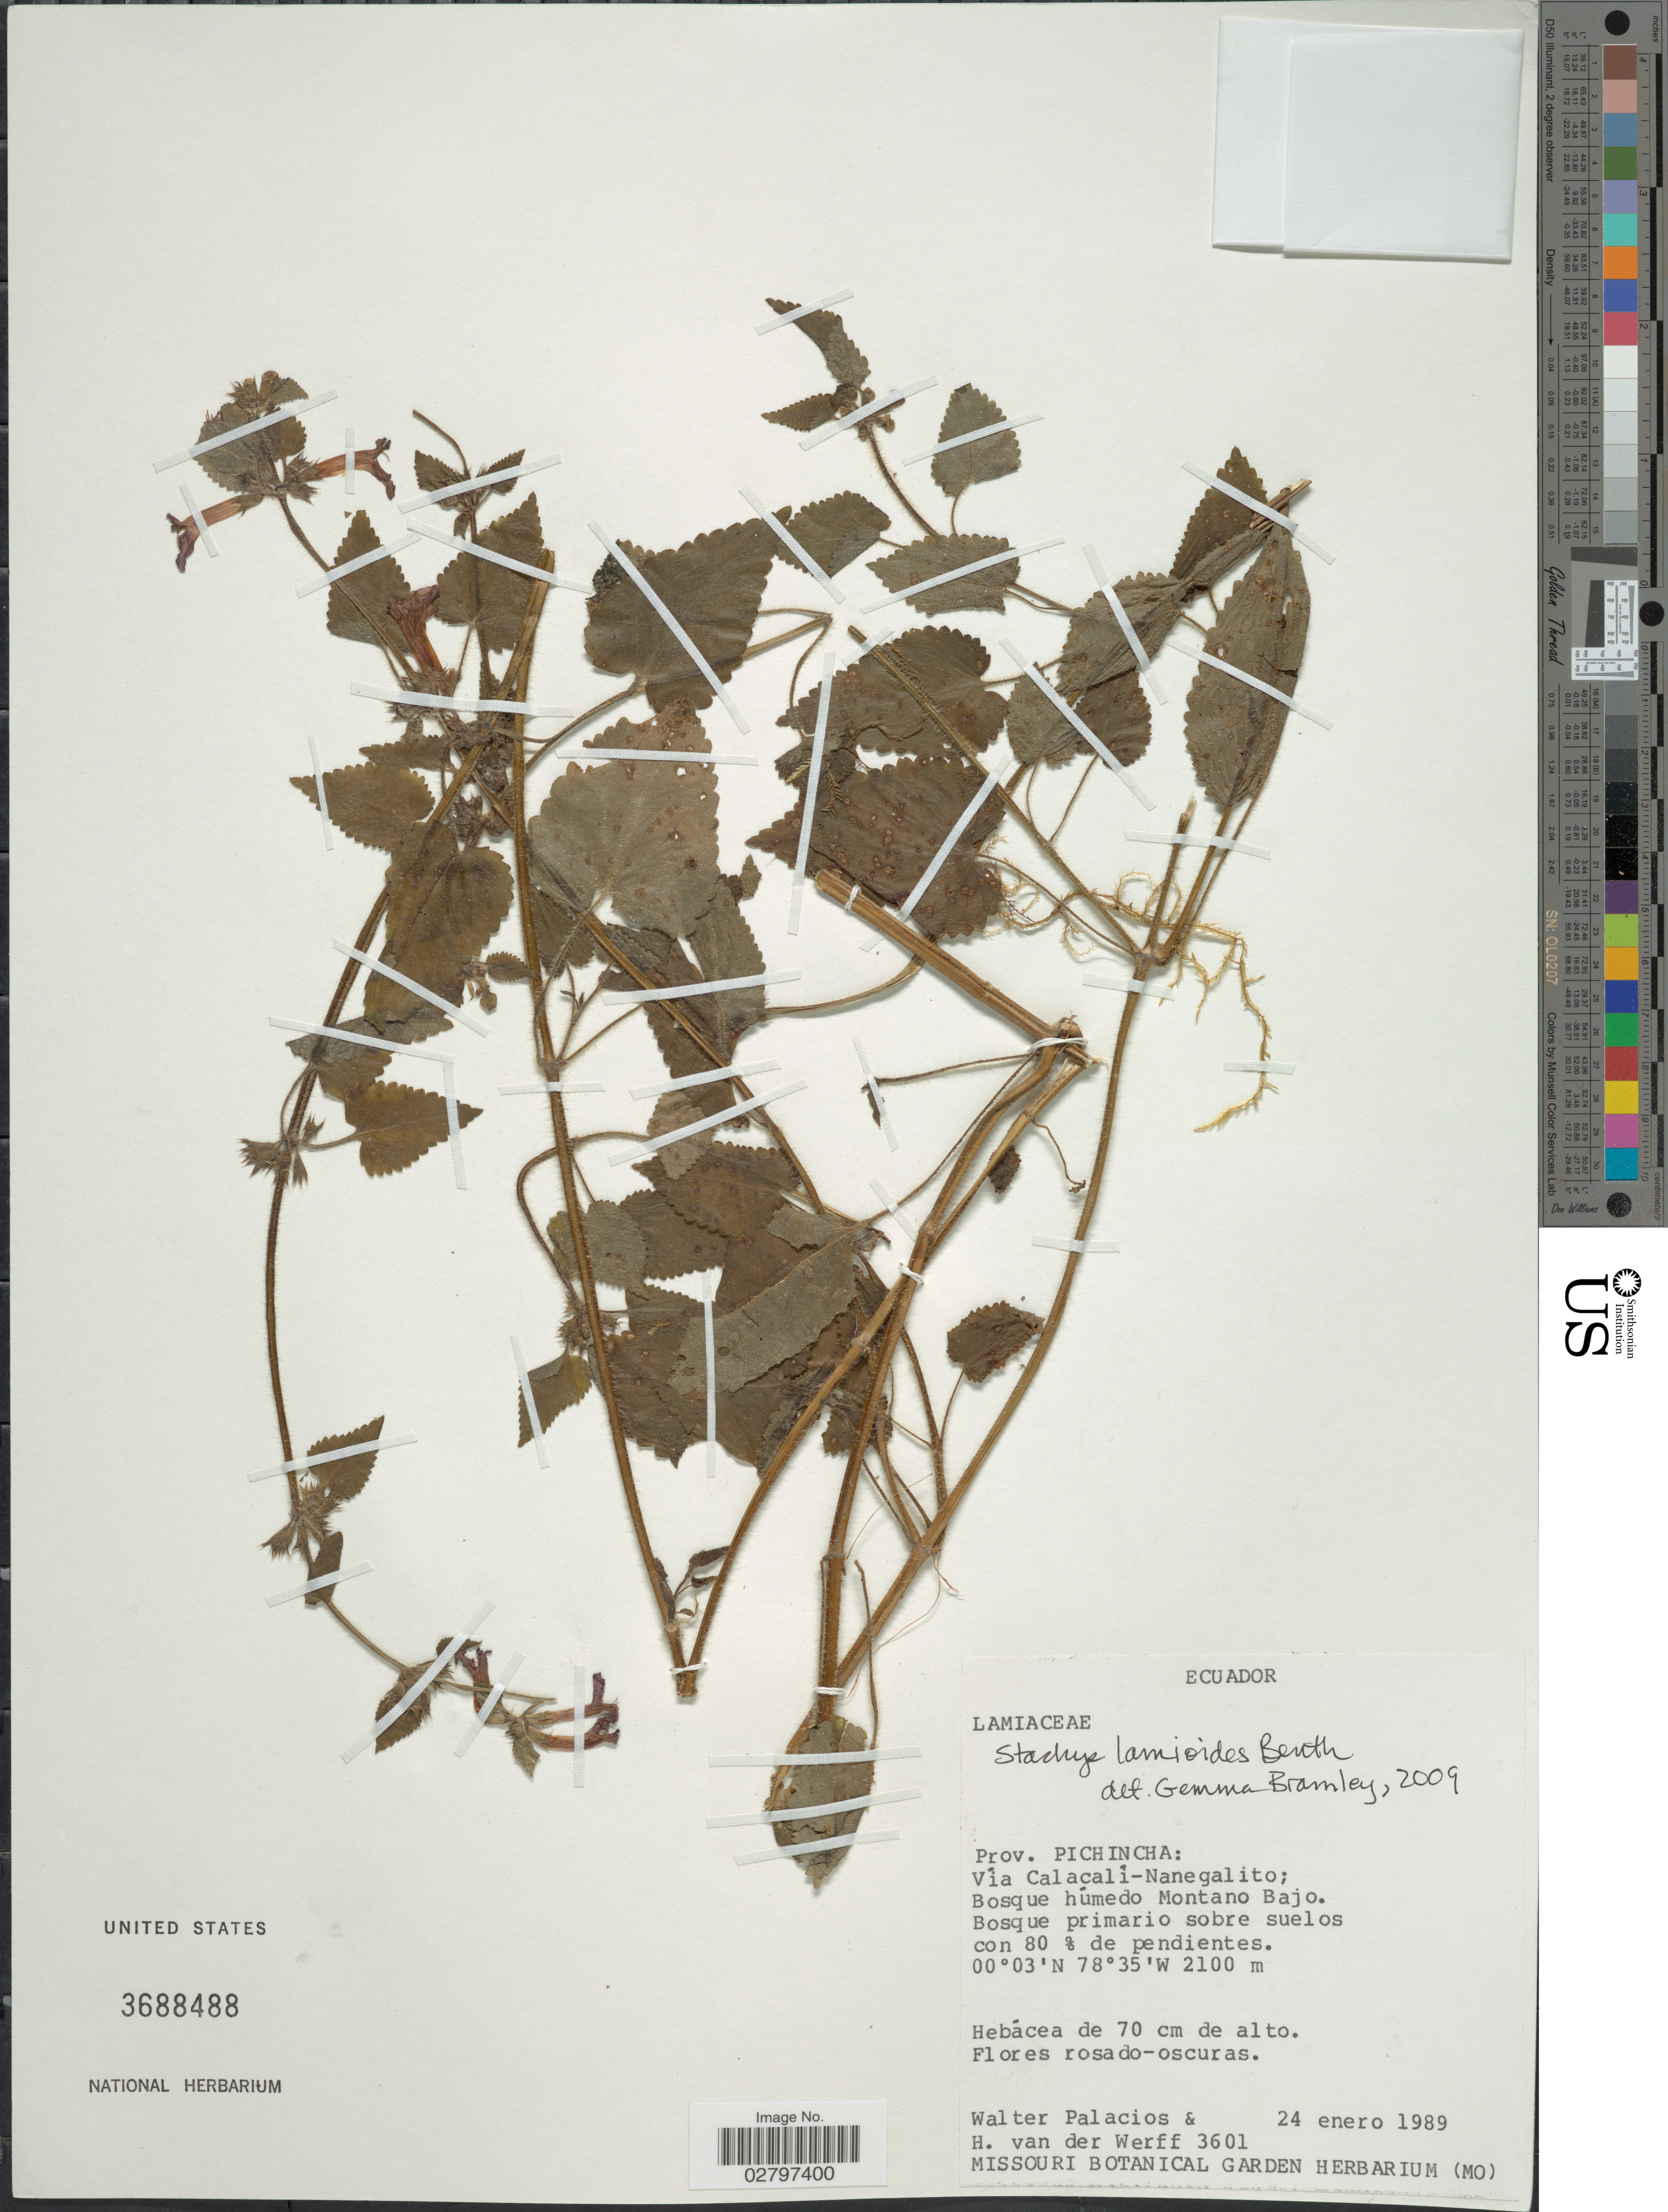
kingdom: Plantae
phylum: Tracheophyta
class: Magnoliopsida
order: Lamiales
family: Lamiaceae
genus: Stachys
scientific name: Stachys lamioides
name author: Benth.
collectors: W. Palacios & H. van der Werff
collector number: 3601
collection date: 1989-01-24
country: Ecuador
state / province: Pichincha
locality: Vía Calacalí-Nanegalito; Bosque húmedo Montano Bajo.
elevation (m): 2100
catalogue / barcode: US 3688488